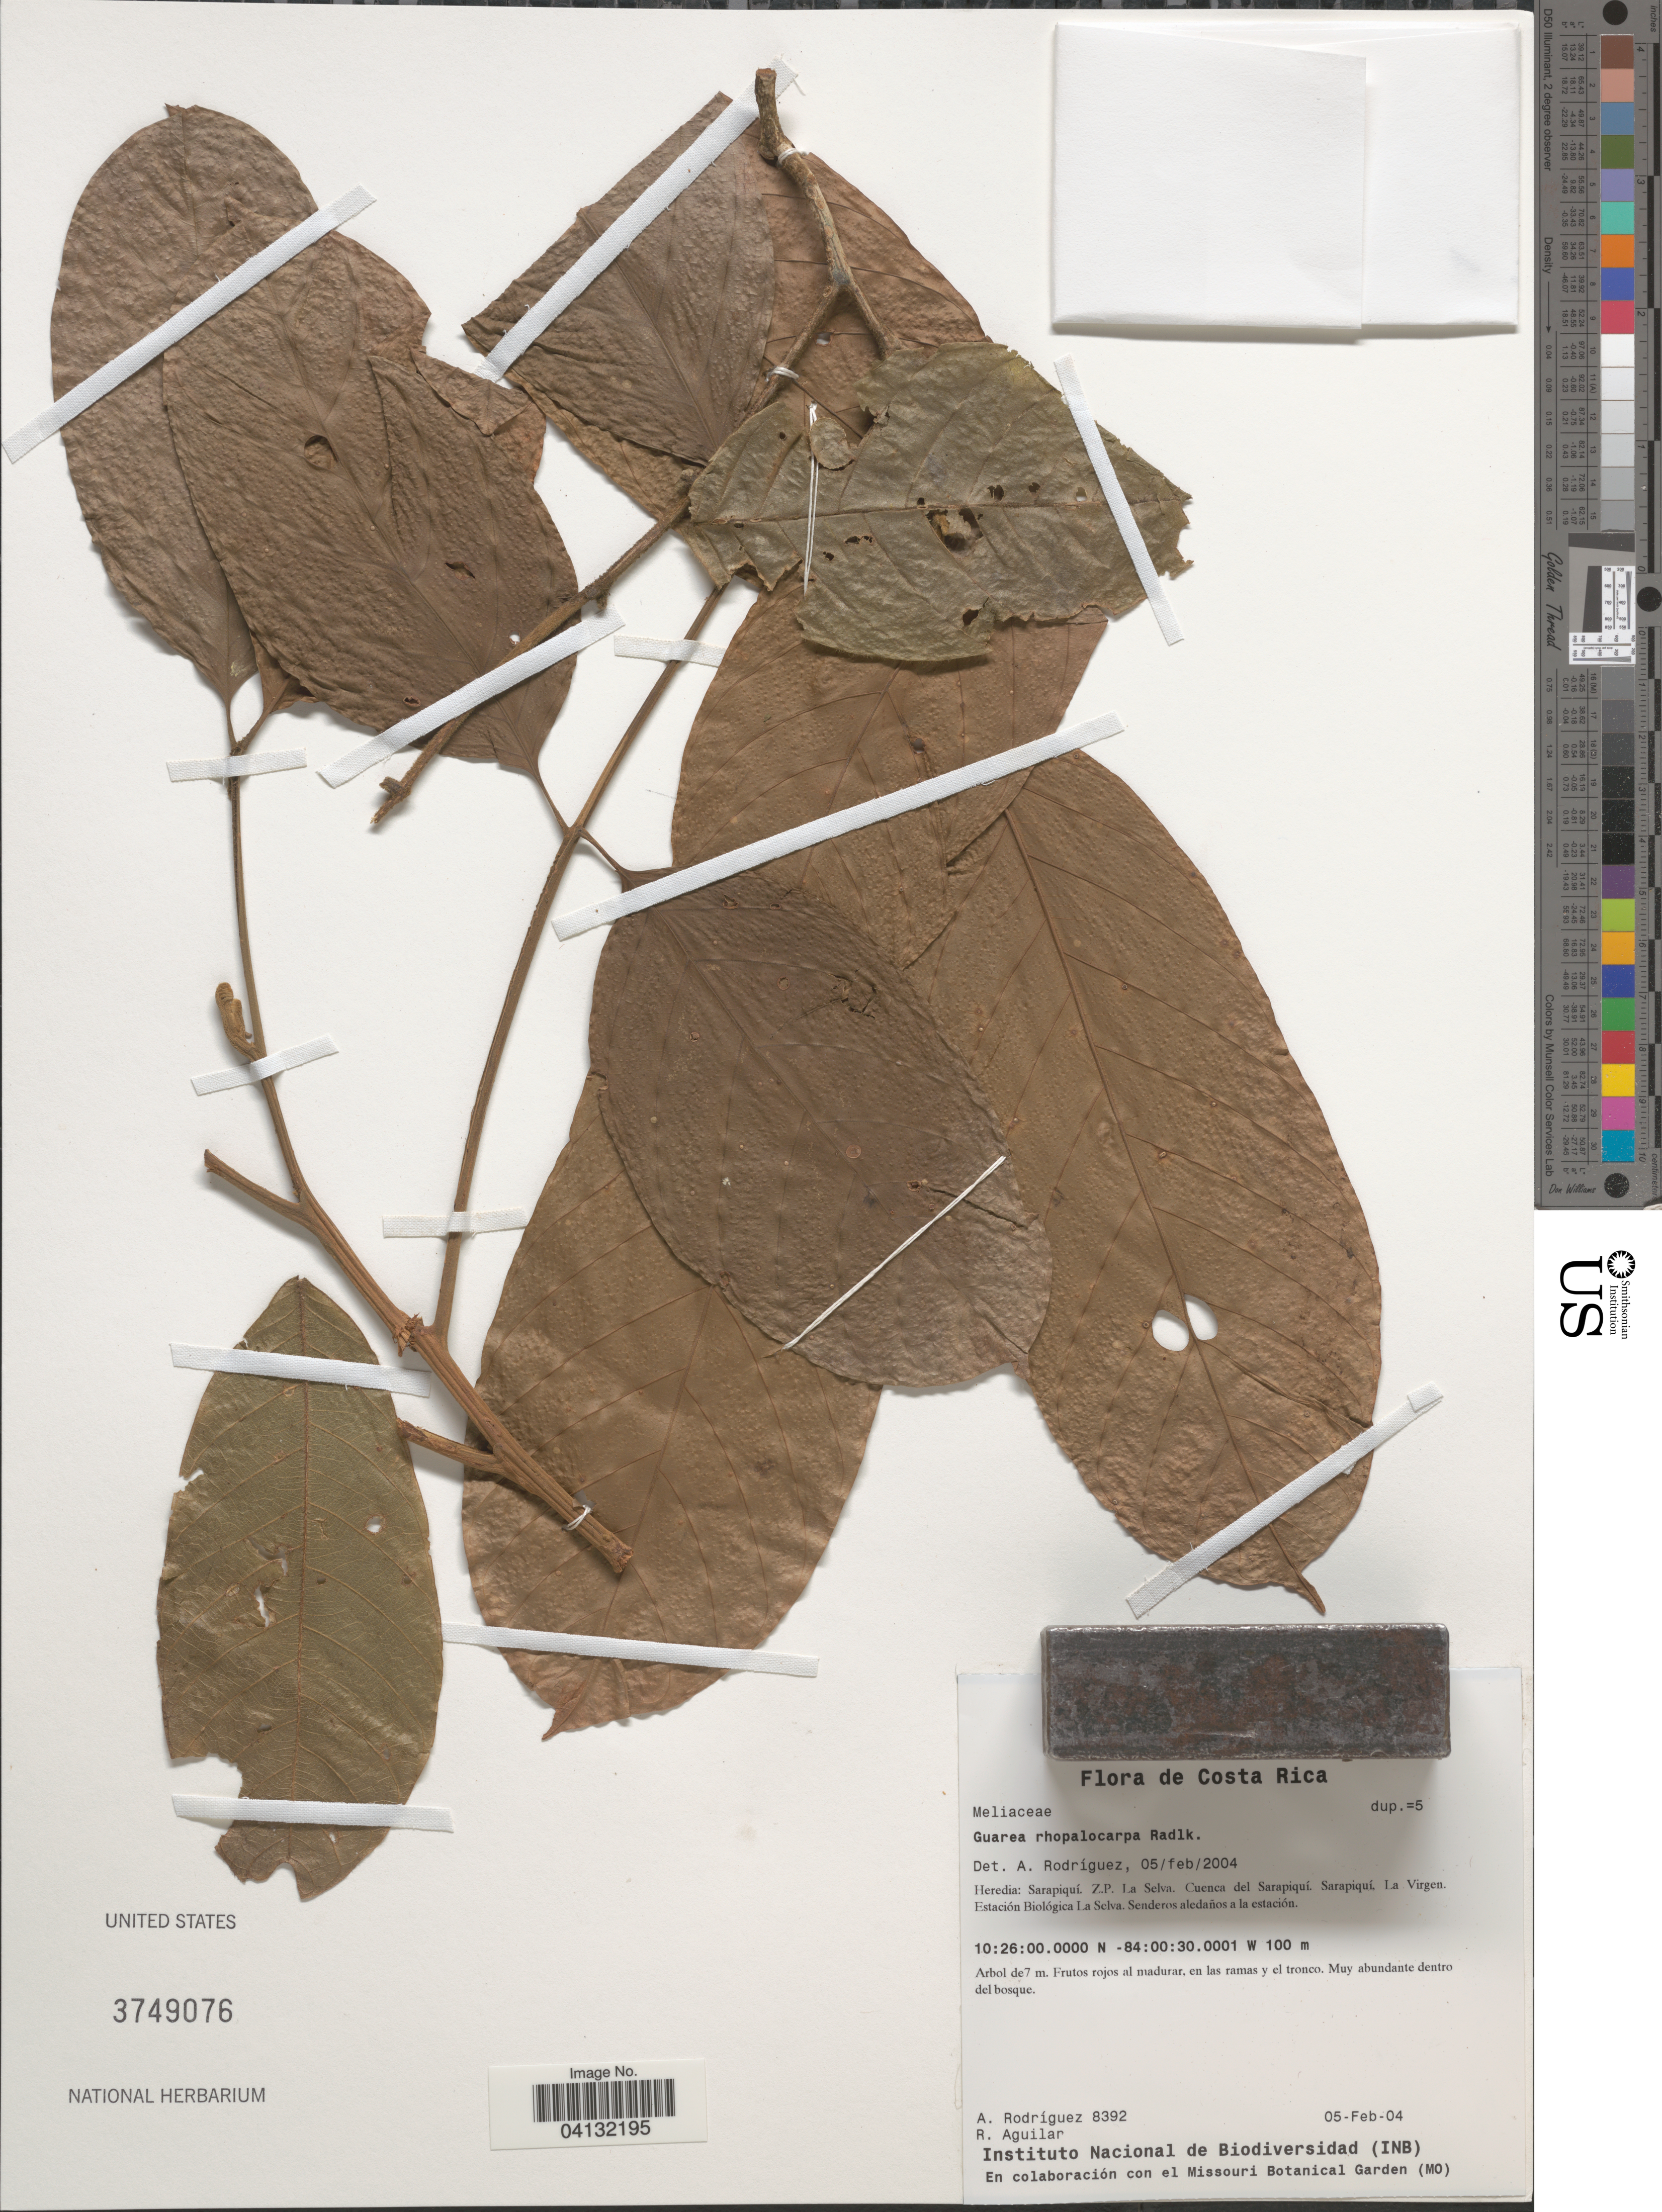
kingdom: Plantae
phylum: Tracheophyta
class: Magnoliopsida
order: Sapindales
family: Meliaceae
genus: Guarea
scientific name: Guarea rhopalocarpa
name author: Radlk.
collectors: A. Rodríguez & R. Aguilar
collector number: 8392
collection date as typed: Transcribed d/m/y: 5/2/4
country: Costa Rica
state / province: Heredia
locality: Sarapiquí. Z.P. La Selva. Cuenca del Sarapiquí. Sarapiquí, La Virgen. Estación Biológica La Selva. Senderos aledaños a la estación.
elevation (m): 100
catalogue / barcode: US 3749076